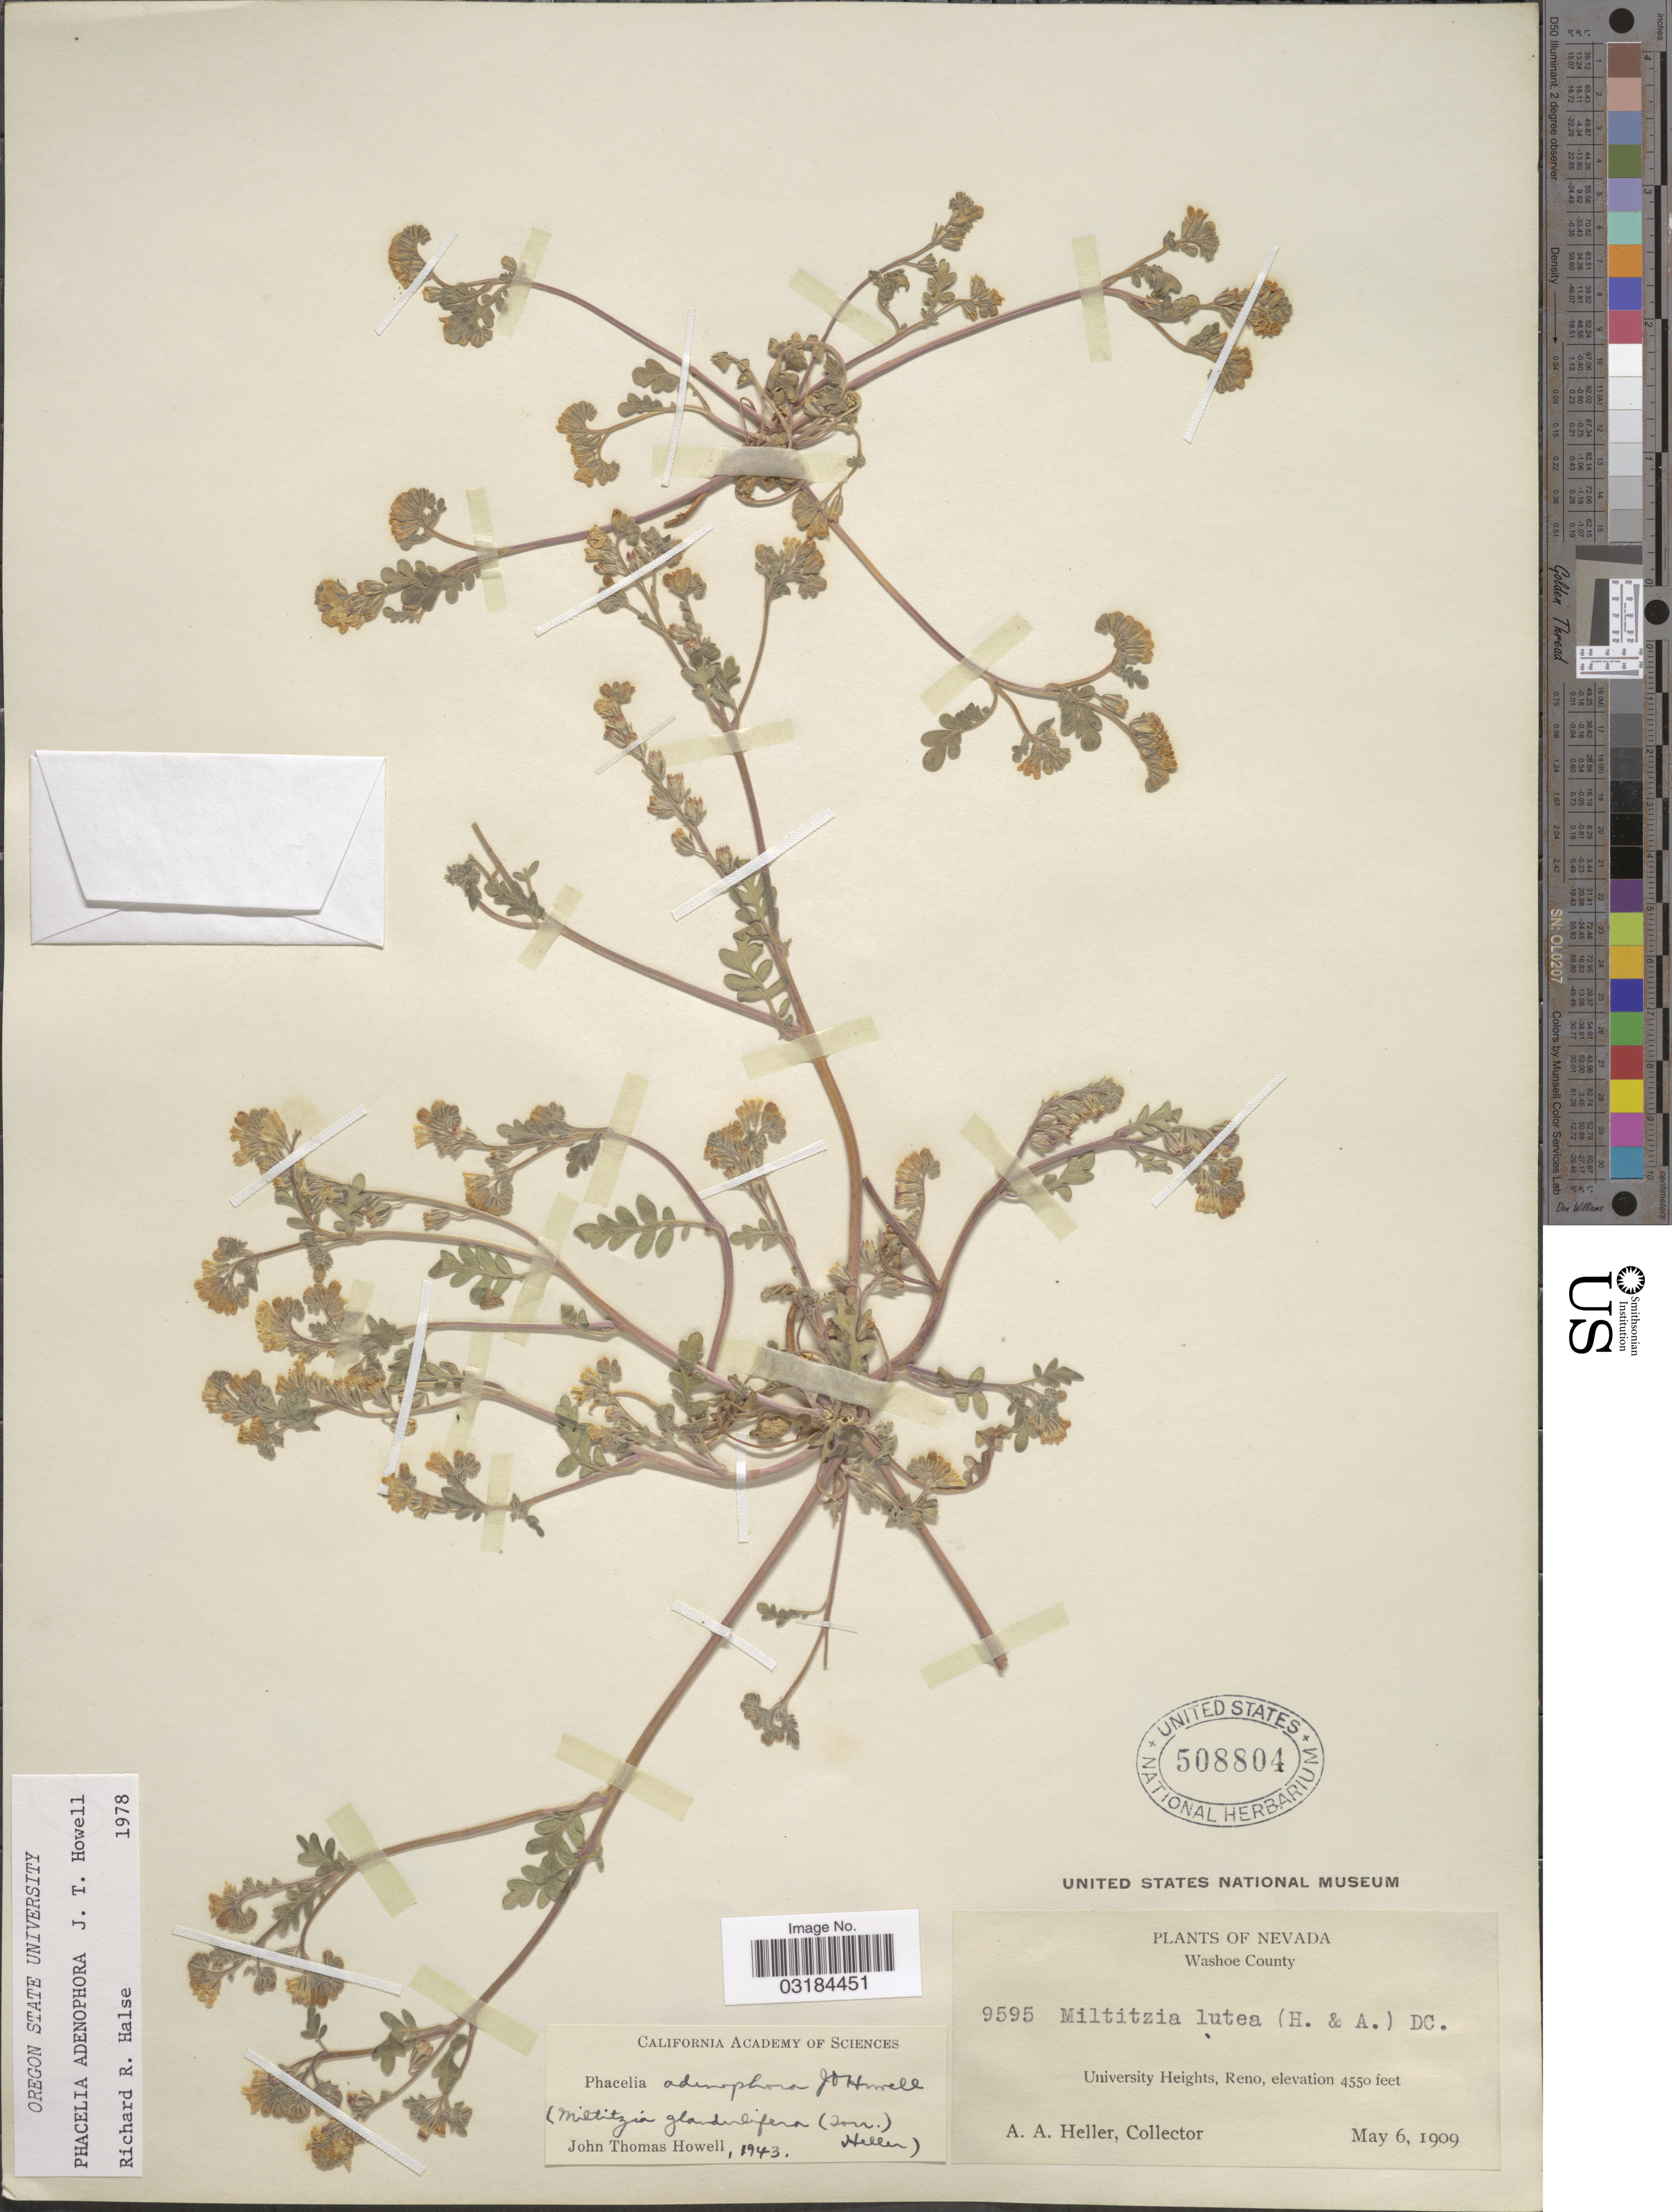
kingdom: Plantae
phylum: Tracheophyta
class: Magnoliopsida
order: Boraginales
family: Hydrophyllaceae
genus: Phacelia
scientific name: Phacelia adenophora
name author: J.T. Howell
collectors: A. A. Heller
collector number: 9595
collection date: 1909-05-06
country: United States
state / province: Nevada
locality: Washoe County. University Heights, Reno.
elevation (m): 1387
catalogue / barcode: US 508804